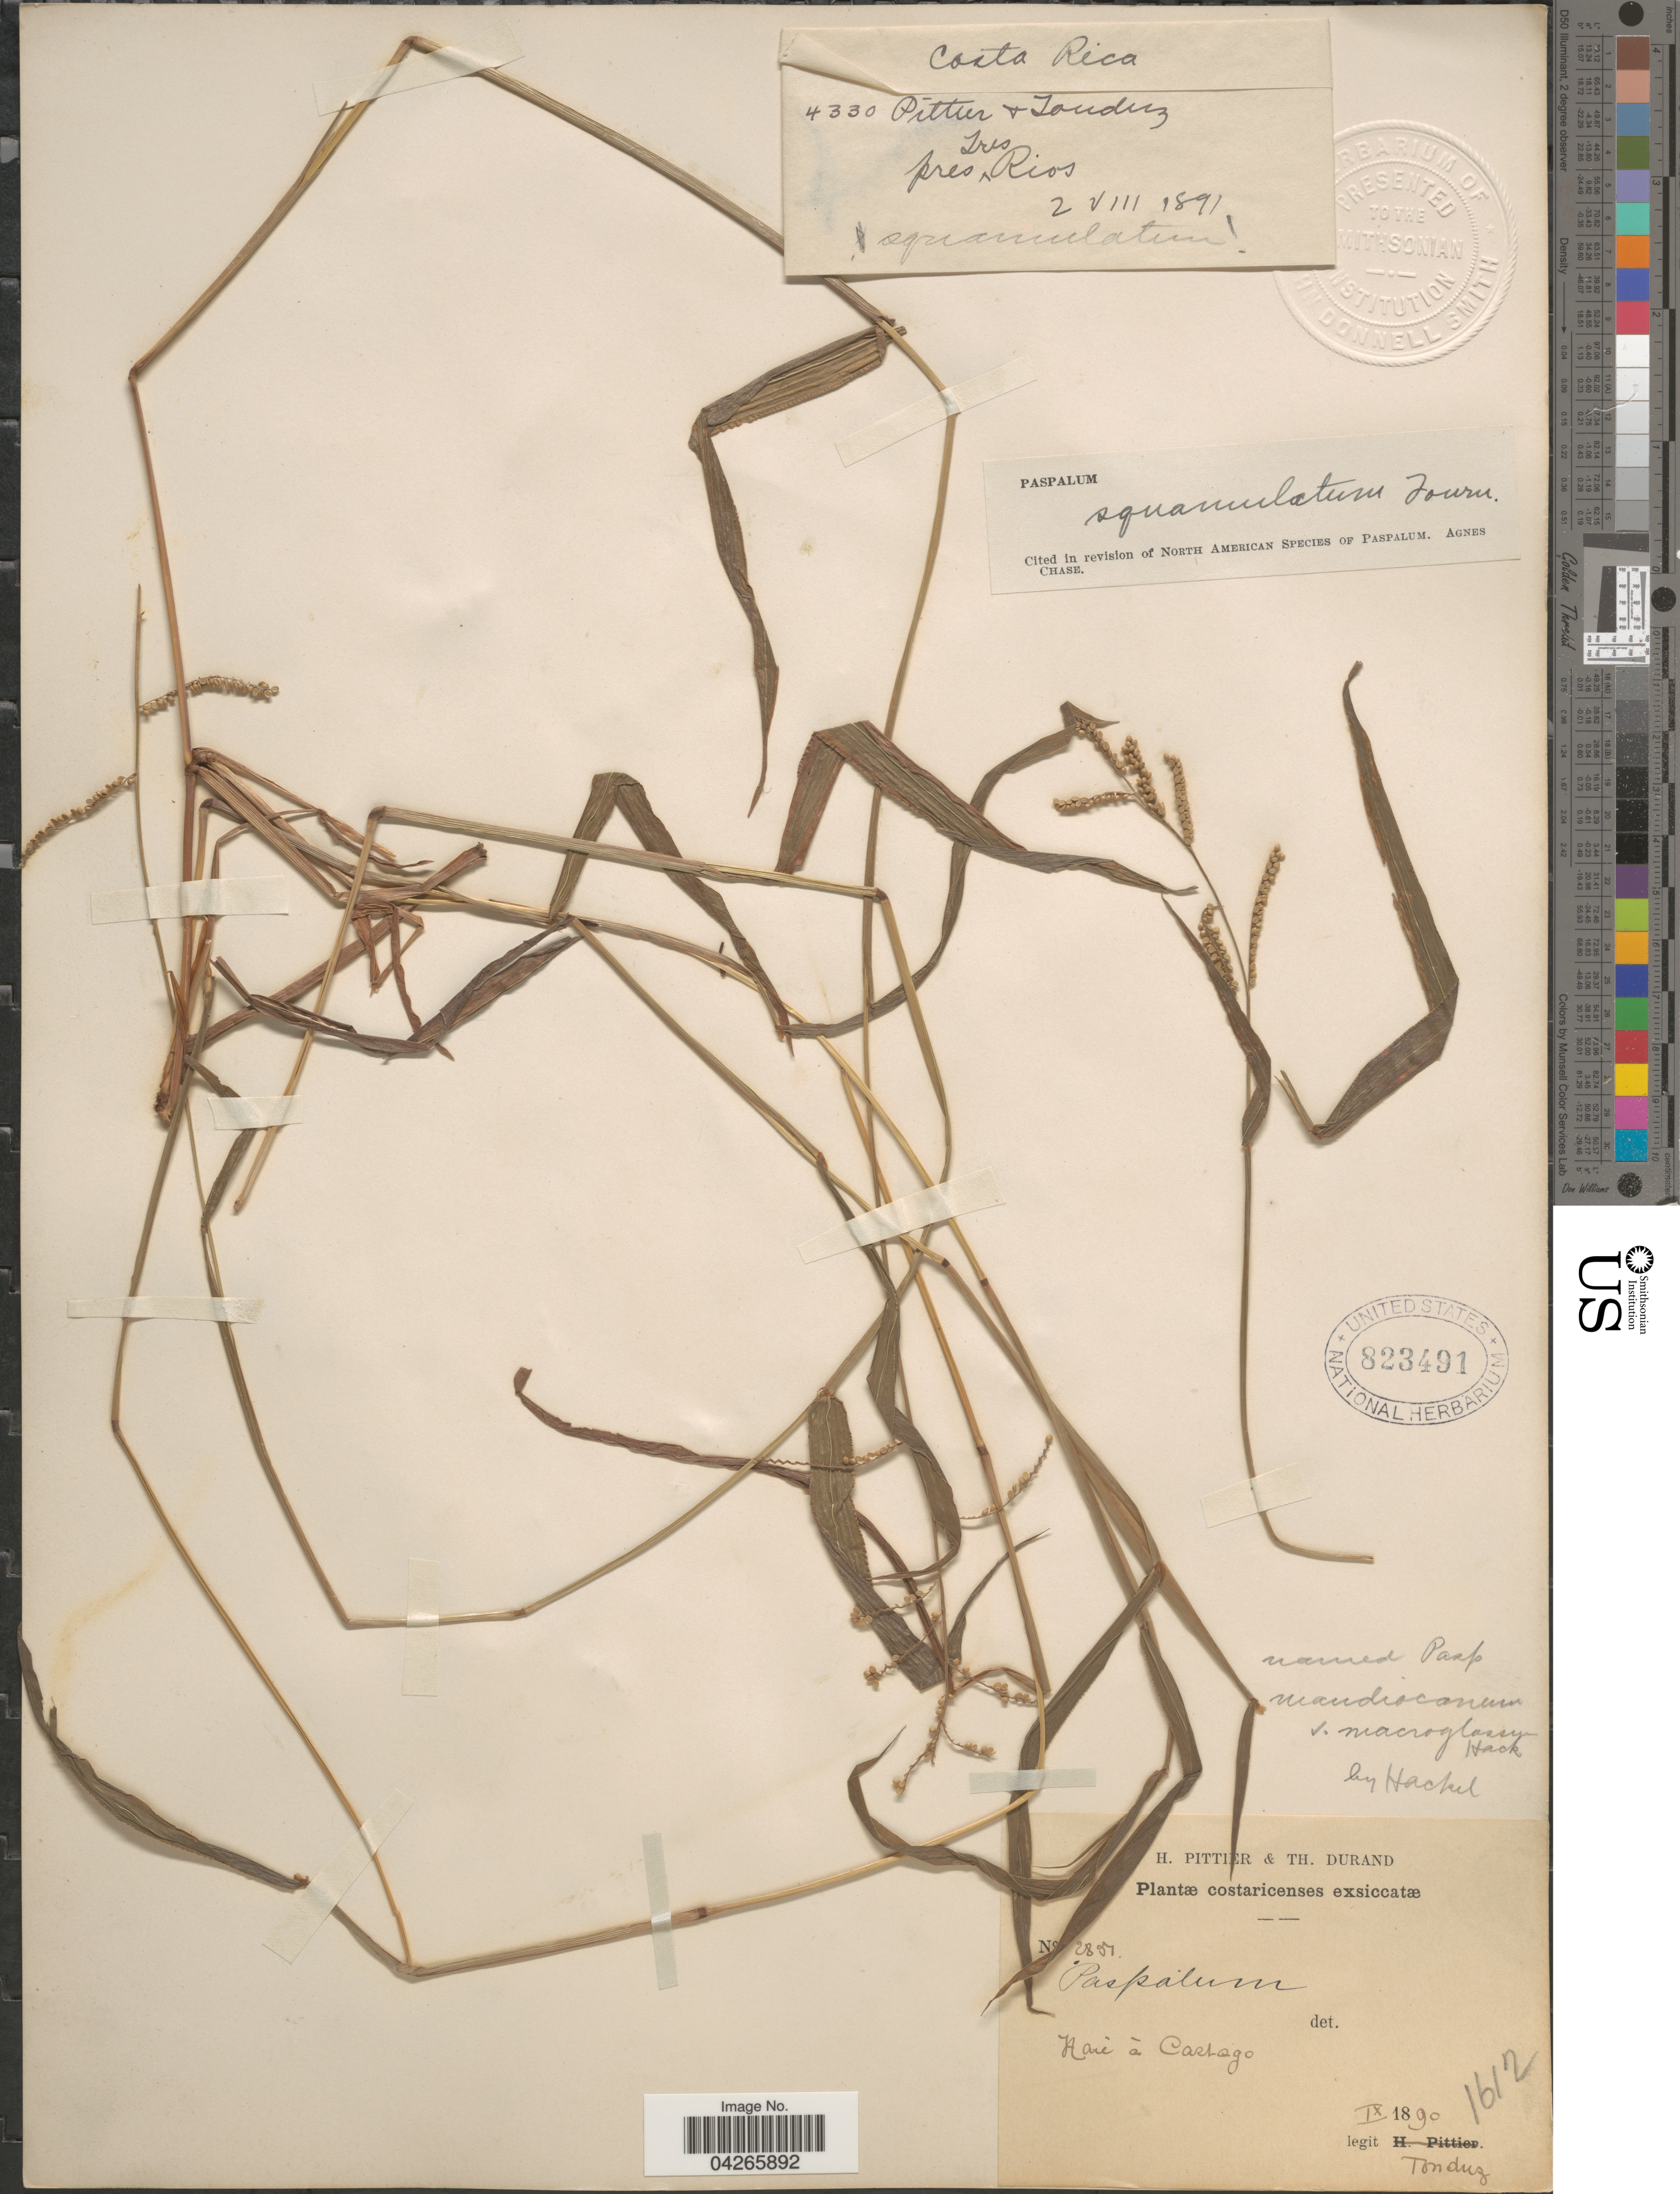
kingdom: Plantae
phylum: Tracheophyta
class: Liliopsida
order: Poales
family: Poaceae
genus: Paspalum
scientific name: Paspalum squamulatum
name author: E. Fourn.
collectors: Pittier, -- & Tonduz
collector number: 4330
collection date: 1891-08-02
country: Costa Rica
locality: Pres Tres Rios.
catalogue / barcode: US 823491-2